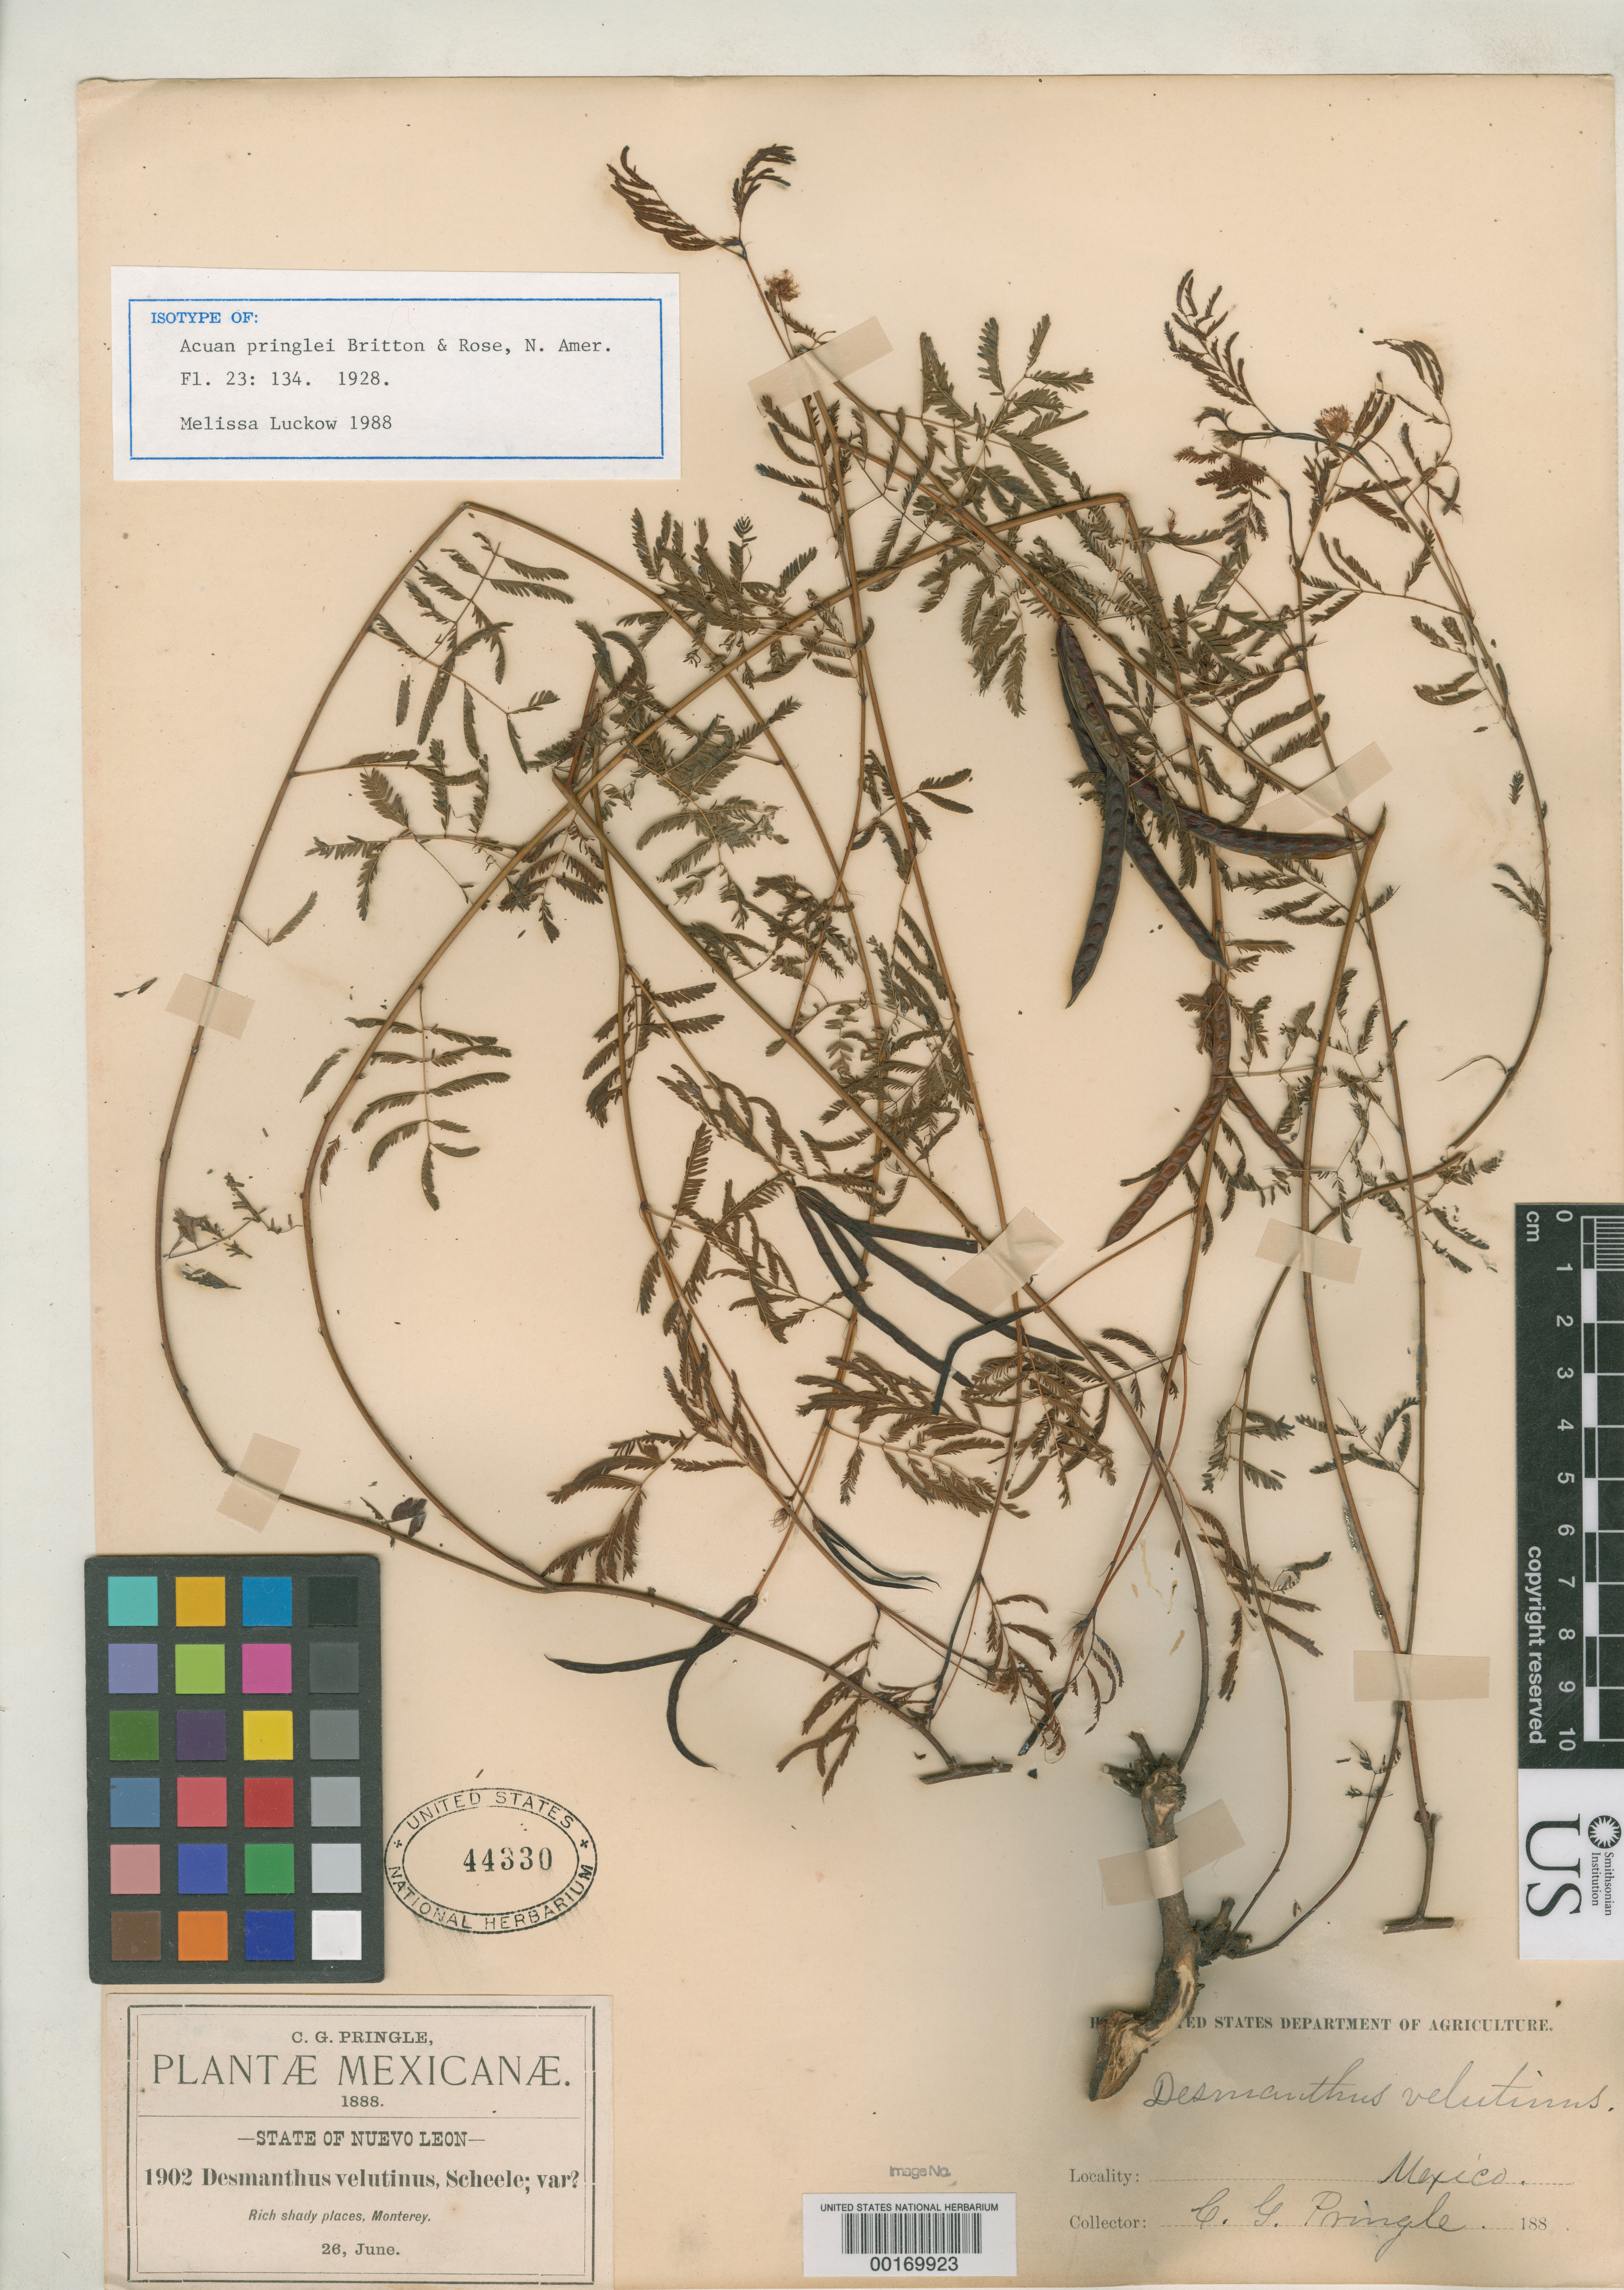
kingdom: Plantae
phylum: Tracheophyta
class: Magnoliopsida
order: Fabales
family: Fabaceae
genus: Acuan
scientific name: Acuan pringlei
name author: Britton & Rose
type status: Isotype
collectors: C. G. Pringle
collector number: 1902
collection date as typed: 26 Jun 1888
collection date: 1888-06-26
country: Mexico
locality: E of Monserrat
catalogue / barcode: US 44330